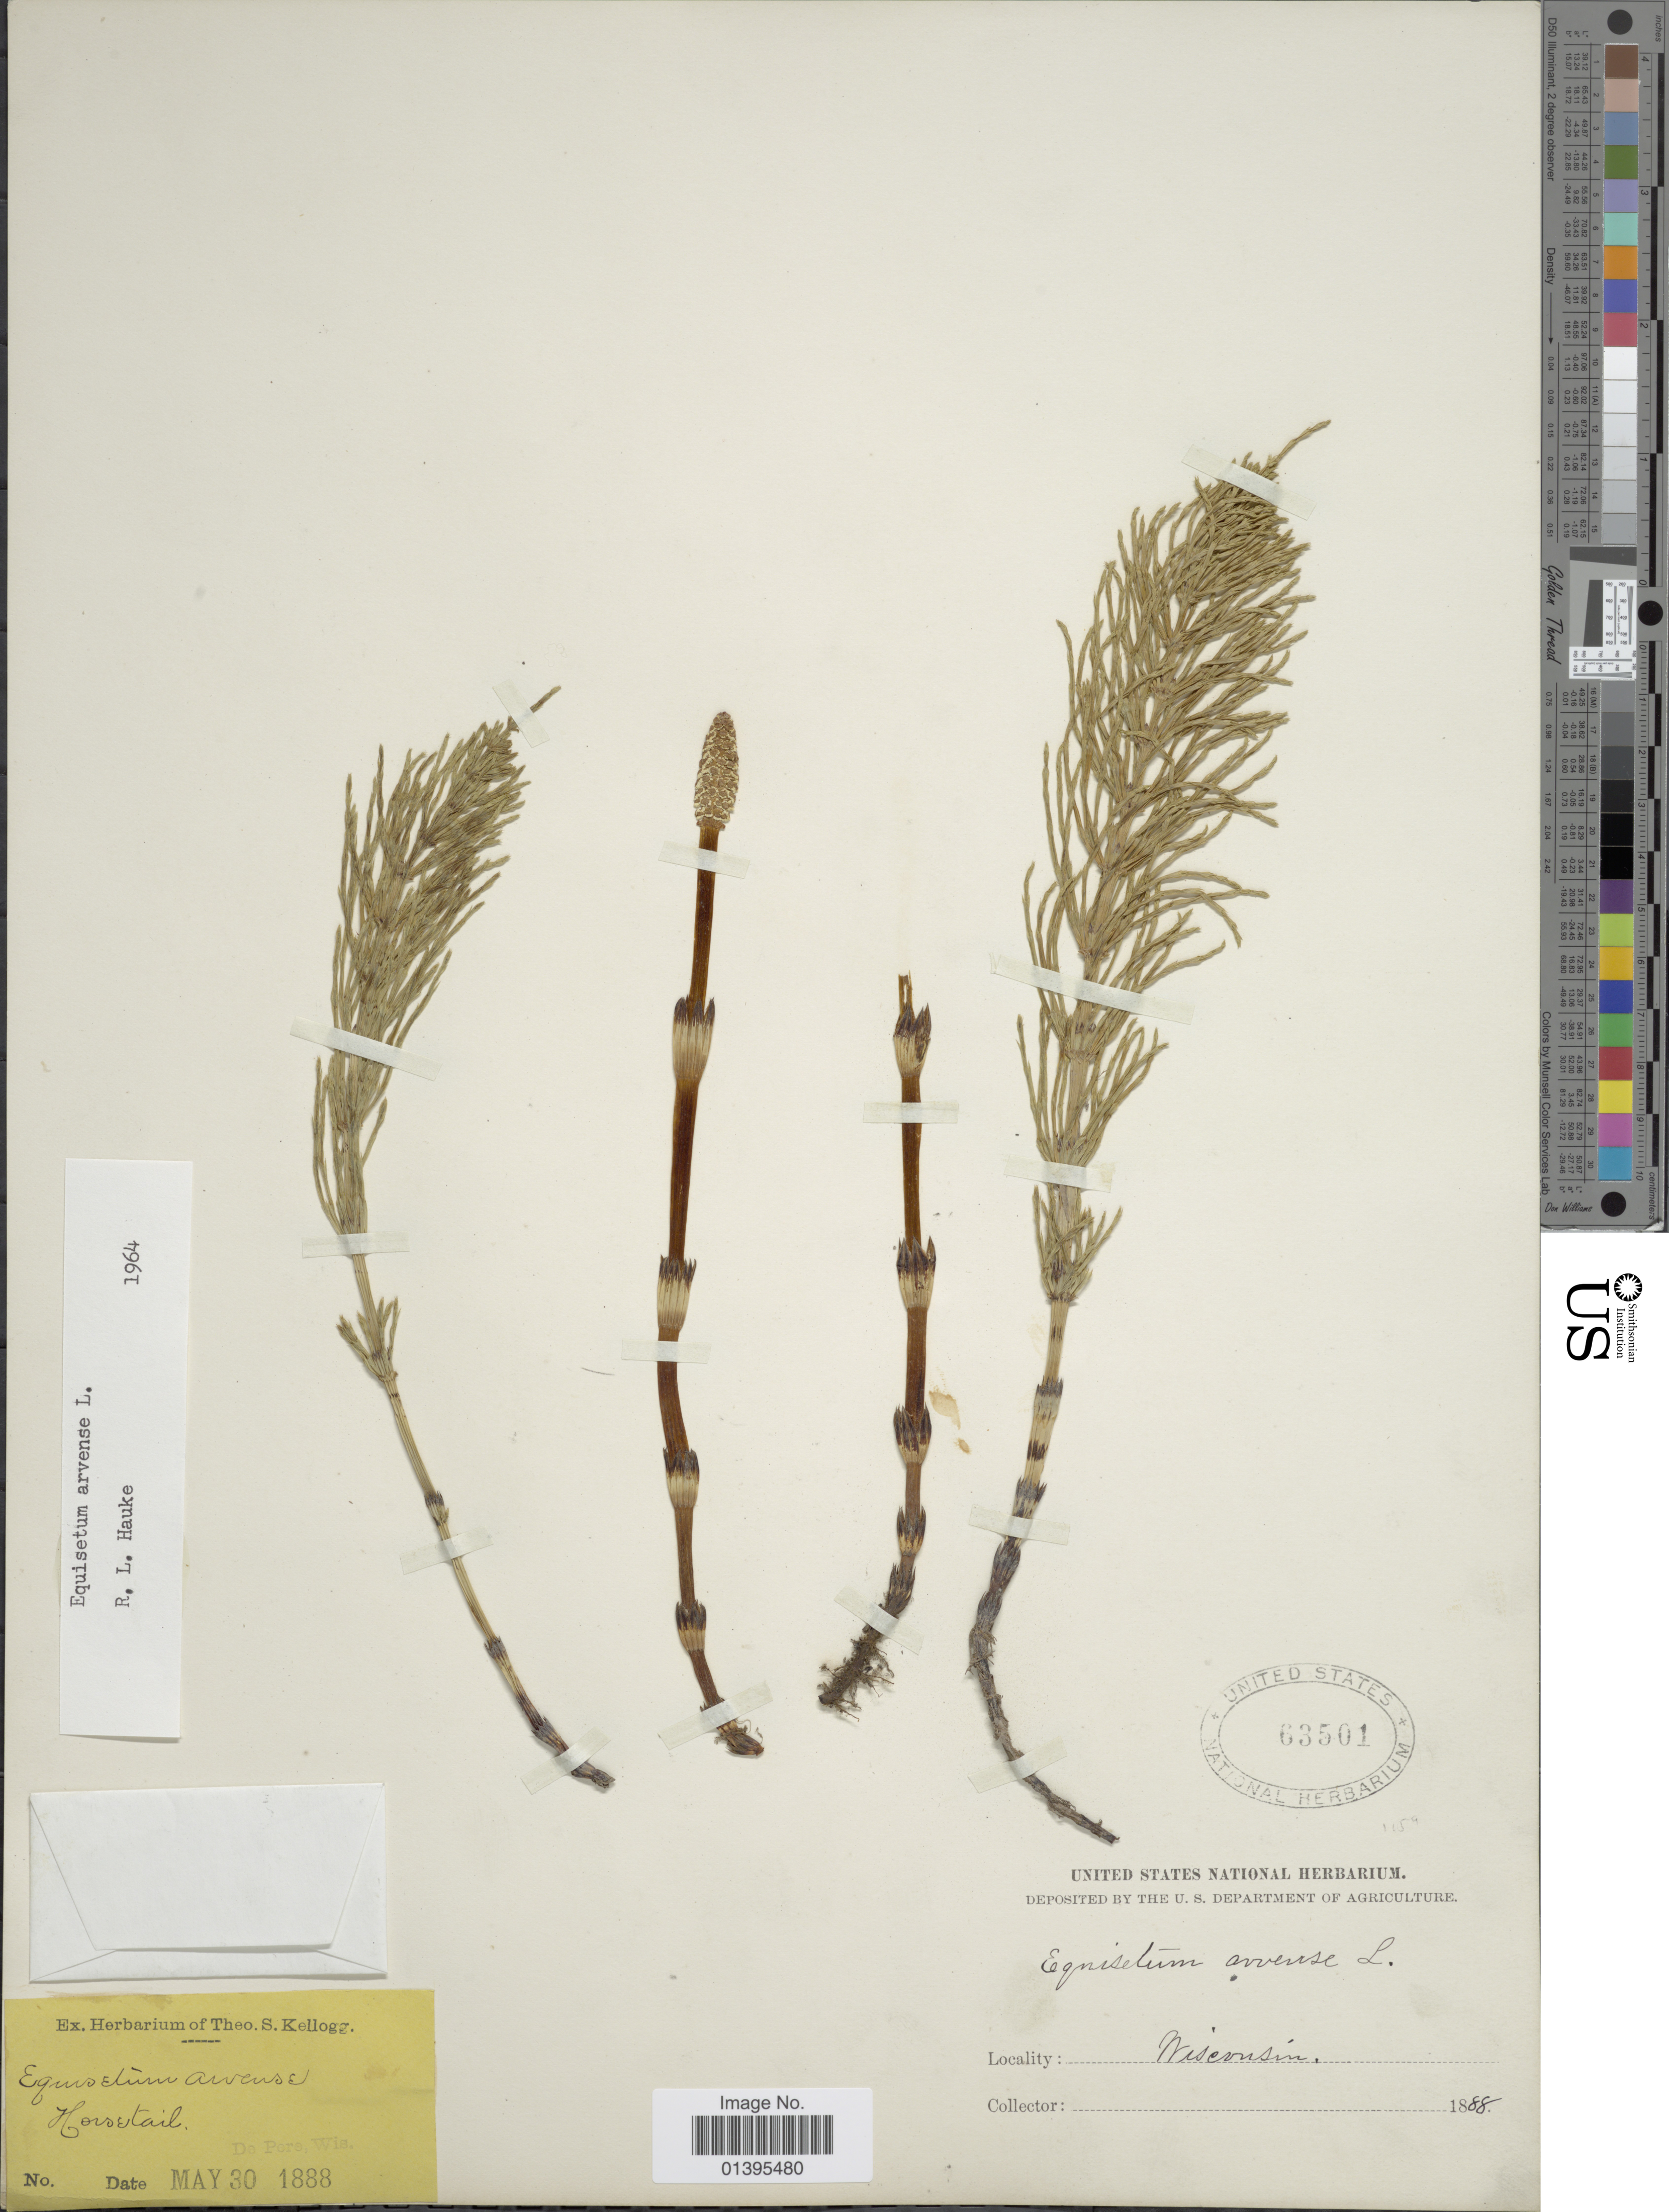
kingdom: Plantae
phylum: Tracheophyta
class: Polypodiopsida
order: Equisetales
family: Equisetaceae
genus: Equisetum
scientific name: Equisetum arvense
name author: L.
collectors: ex herb. Theo. S. Kelogg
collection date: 1888-05-30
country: United States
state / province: Wisconsin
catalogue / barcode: US 63501